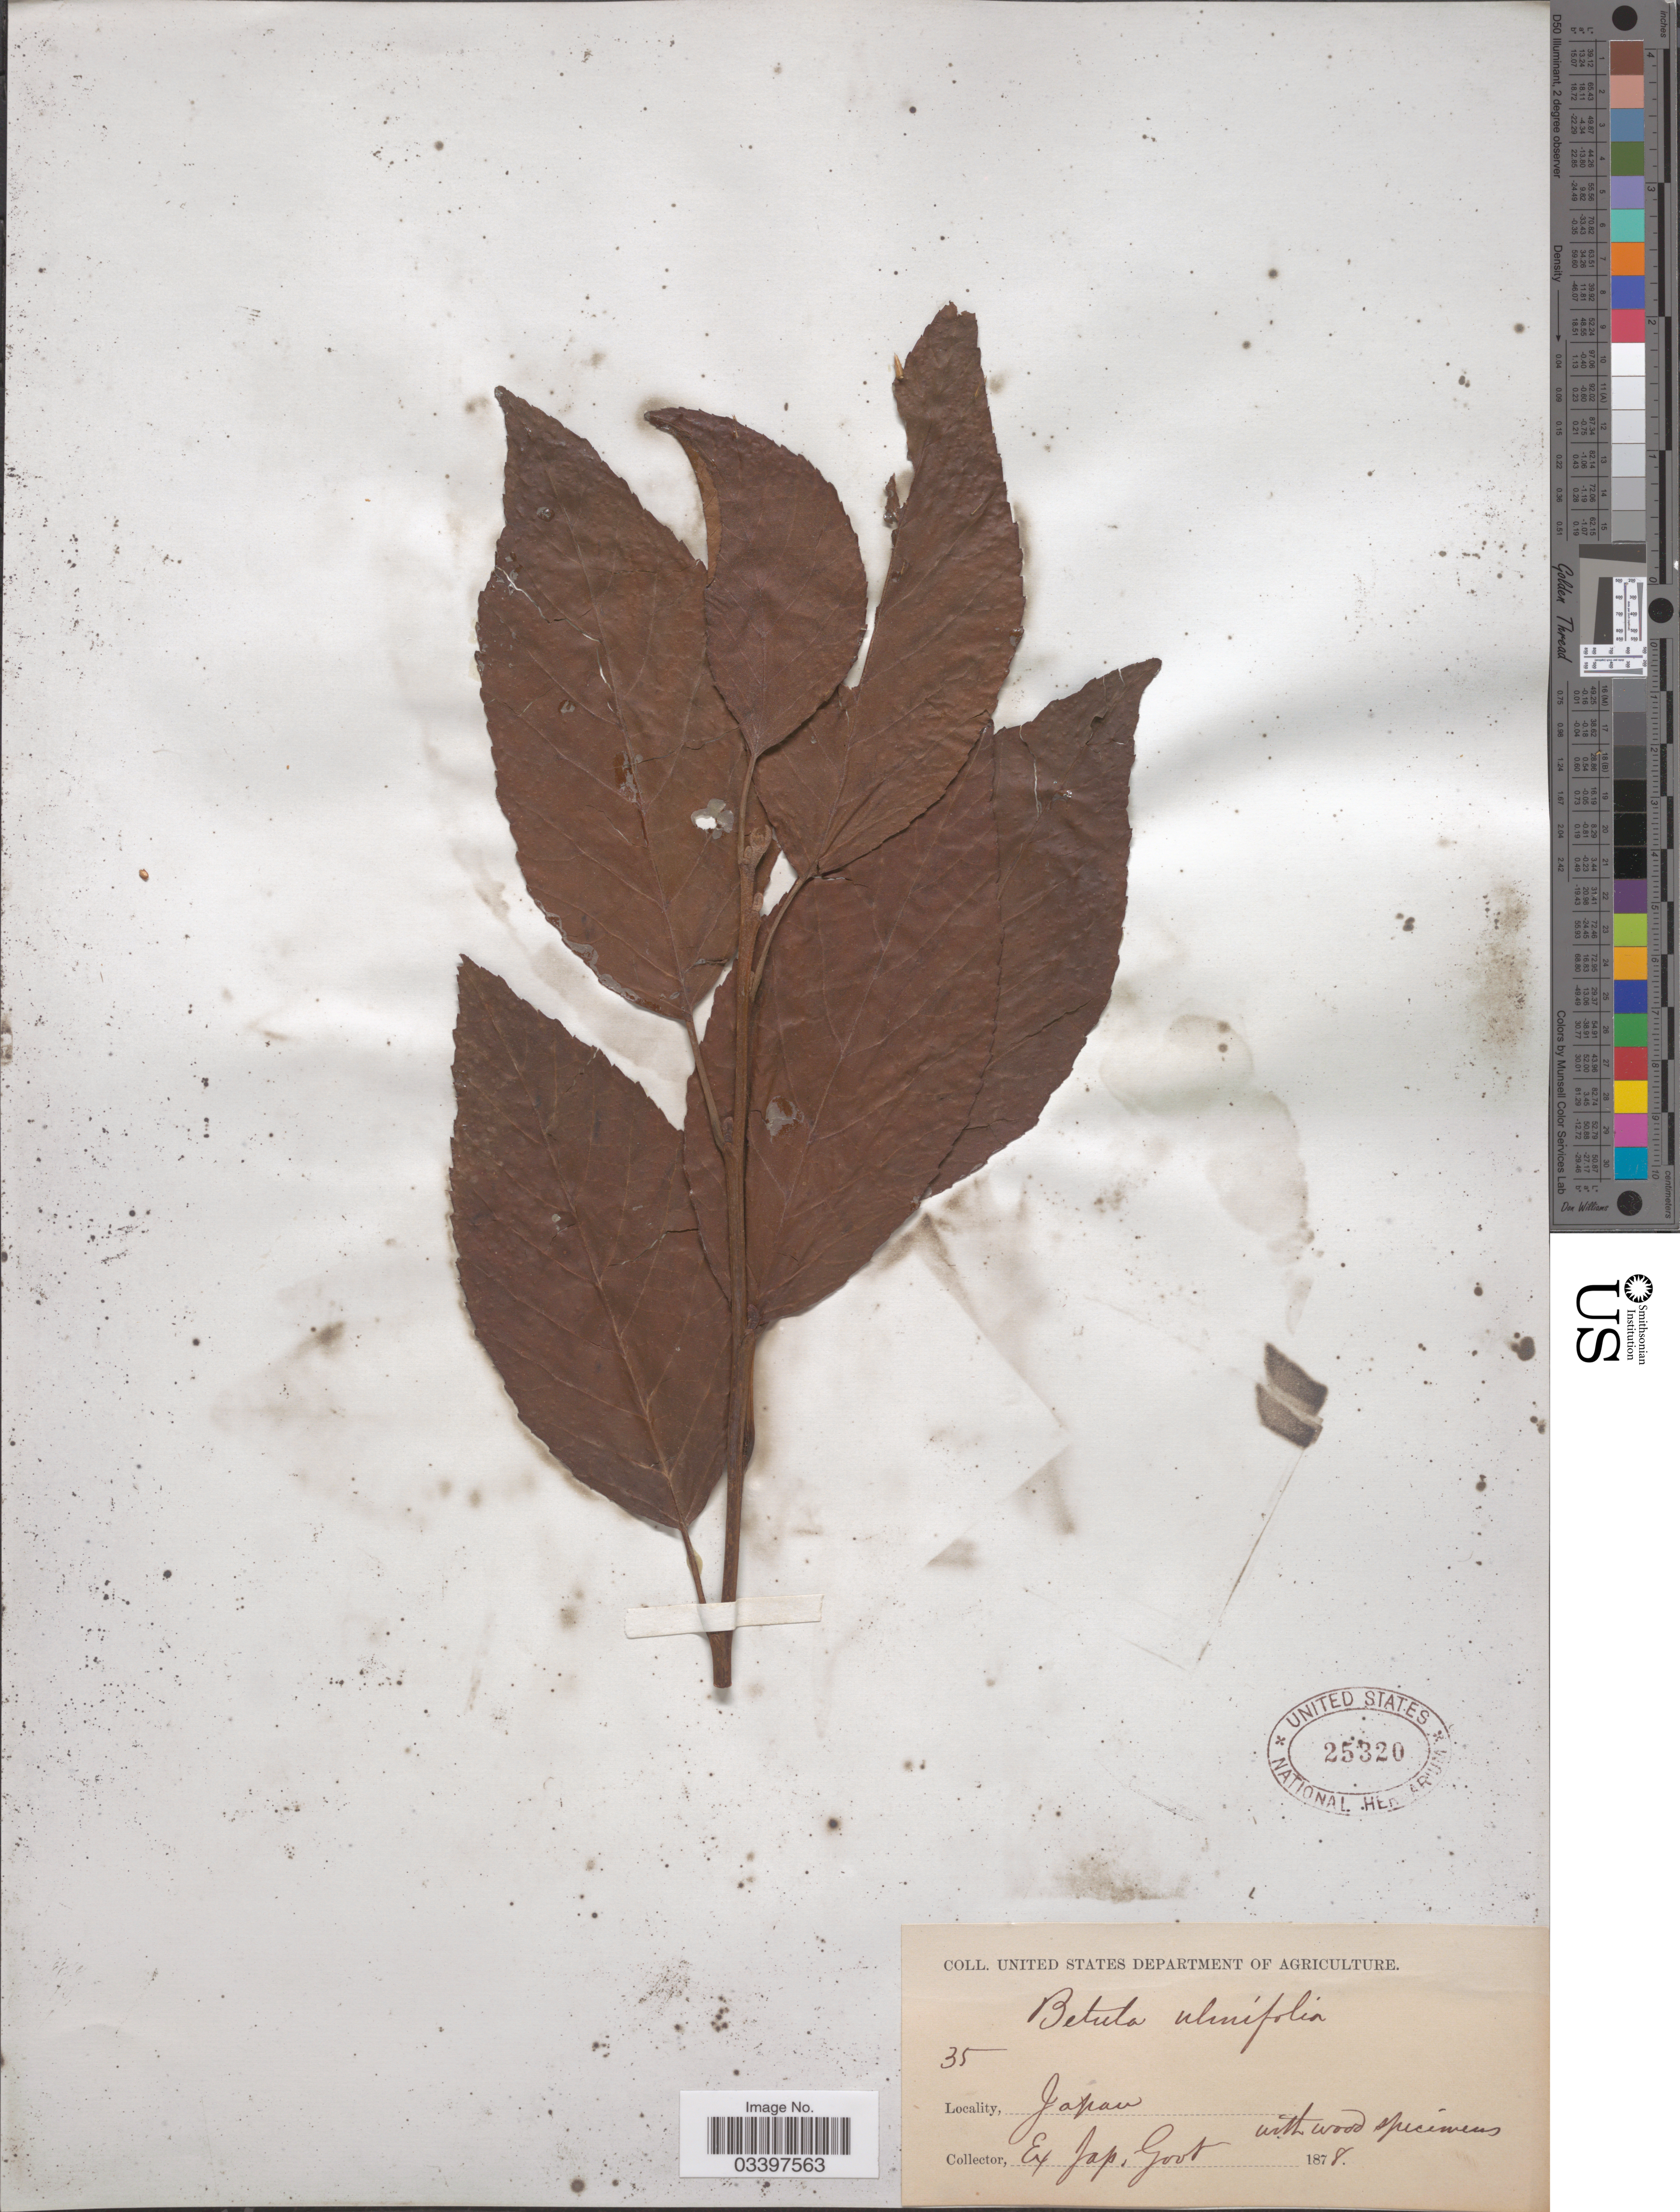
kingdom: Plantae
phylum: Tracheophyta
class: Magnoliopsida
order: Fagales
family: Betulaceae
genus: Betula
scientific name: Betula ulmifolia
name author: Siebold & Zucc.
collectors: ex. Jap. Govt.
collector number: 35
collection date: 1878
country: Japan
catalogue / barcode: US 25320